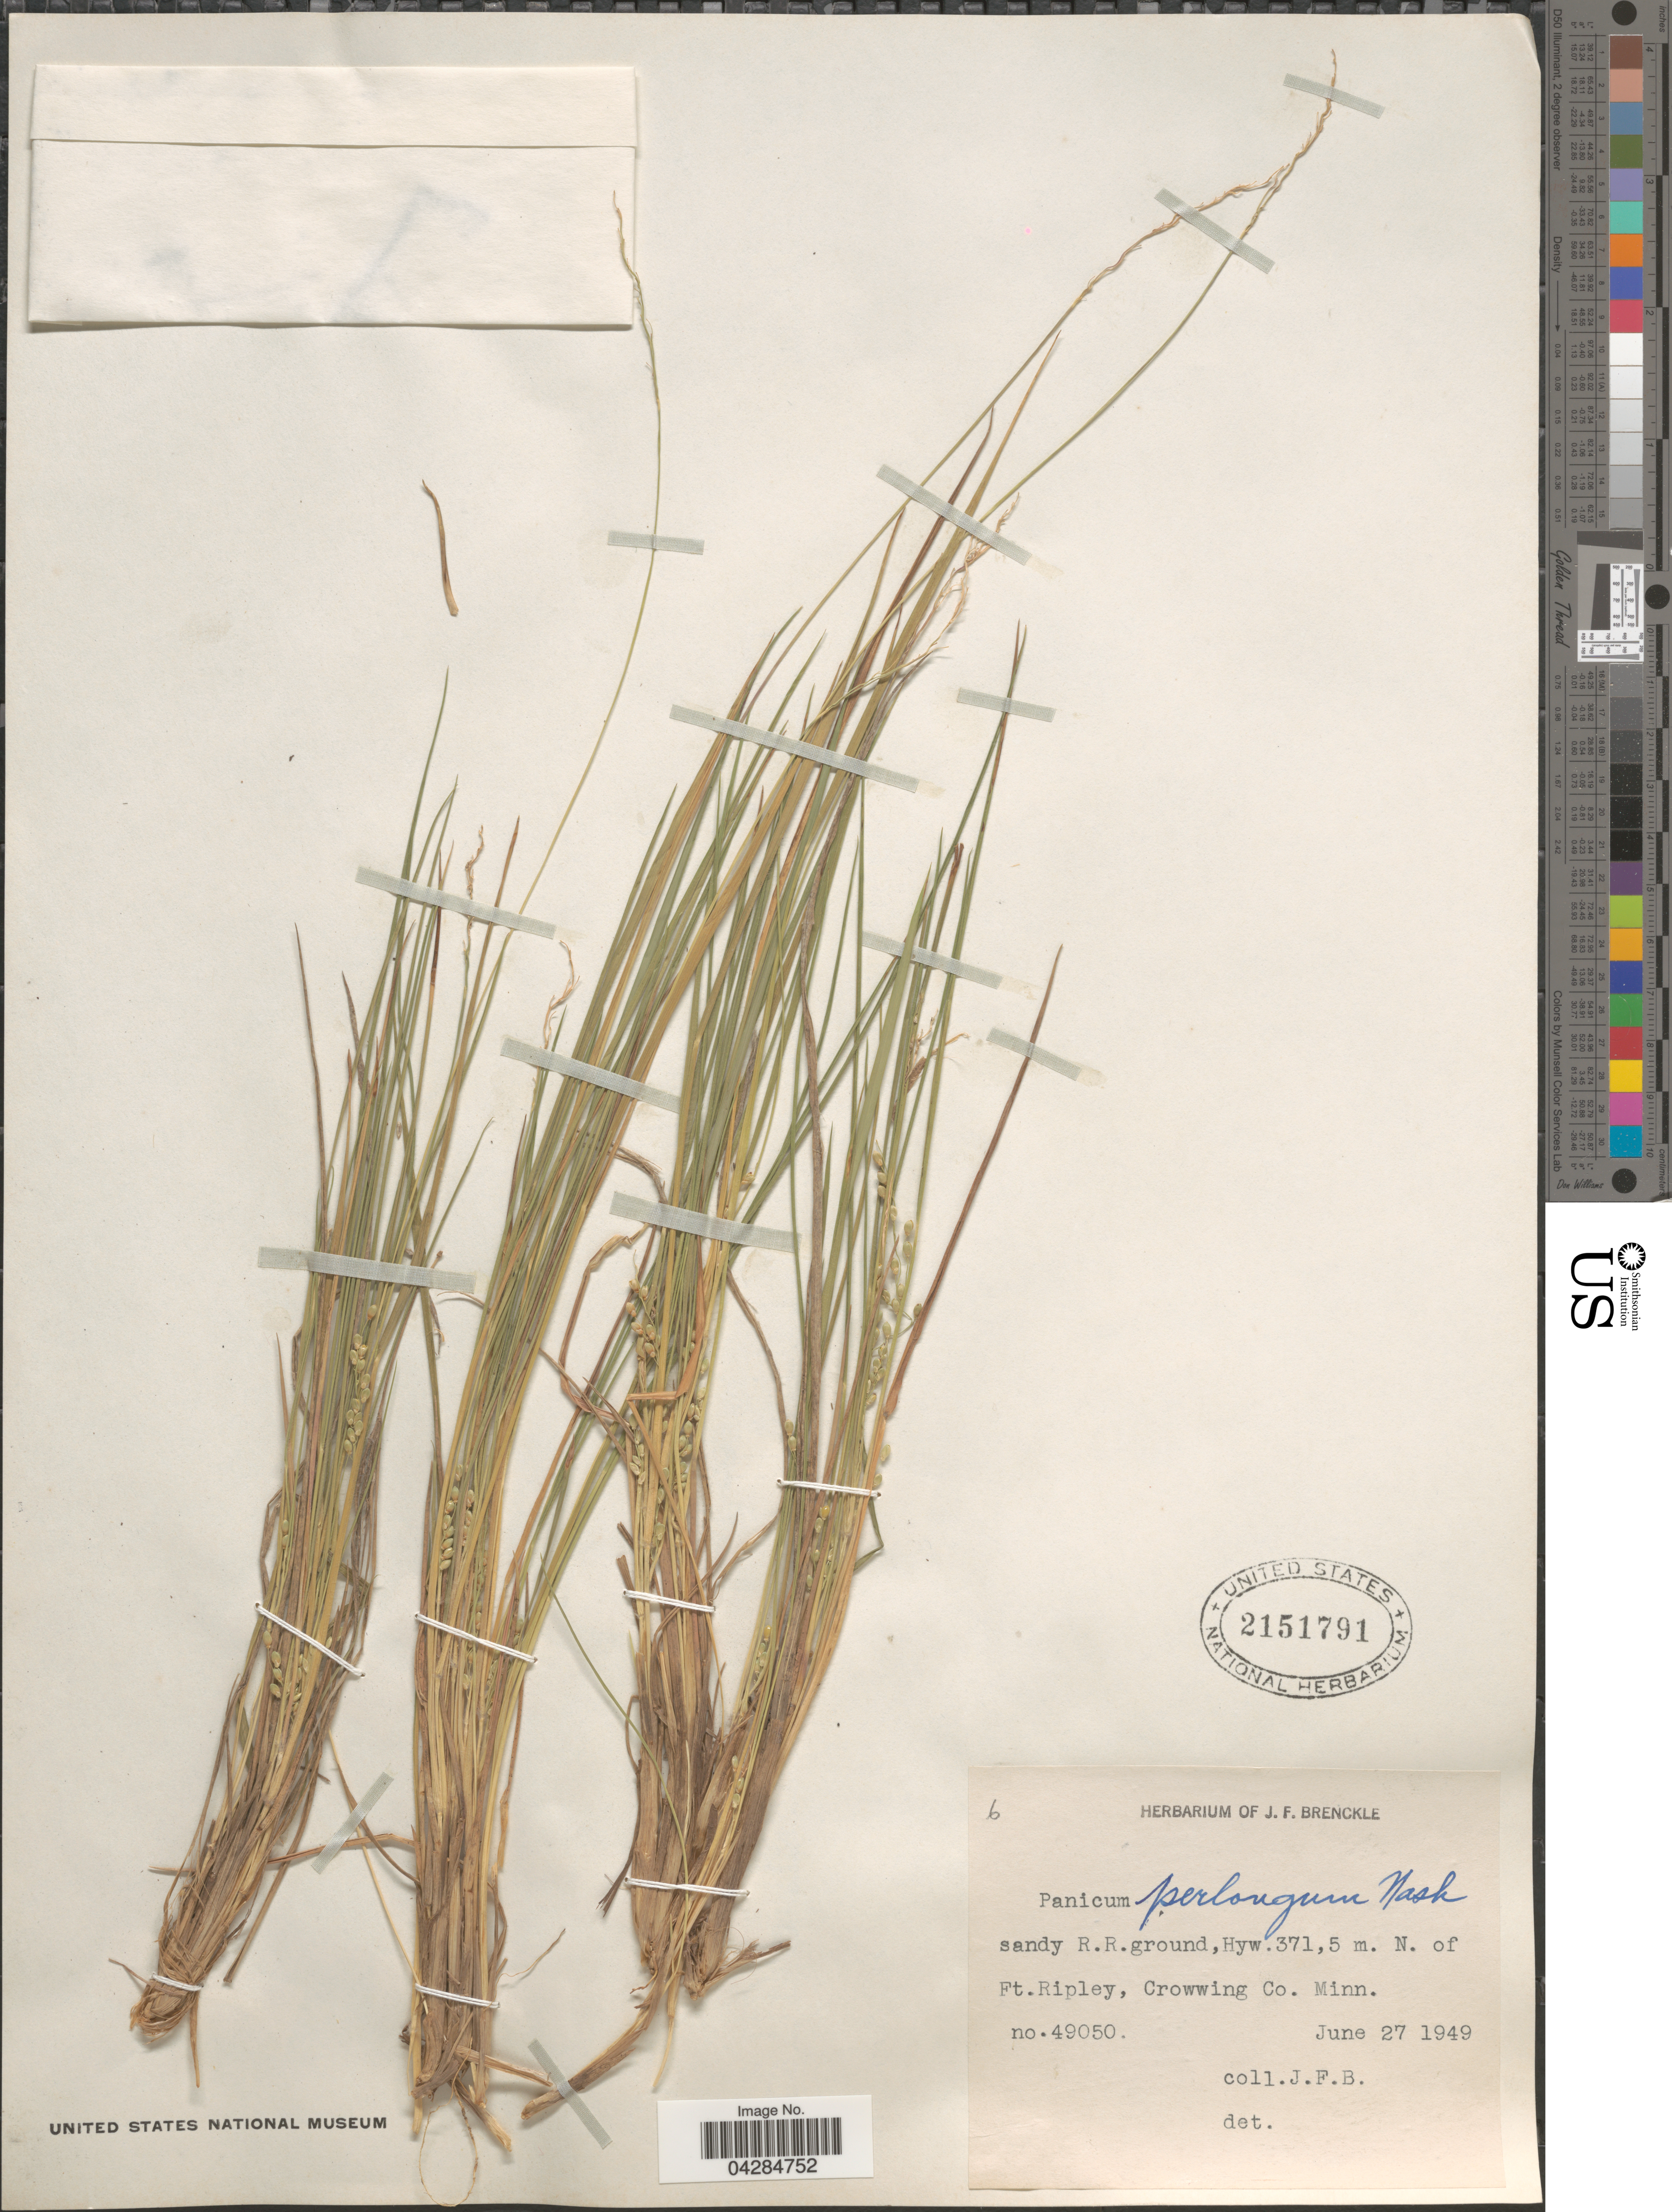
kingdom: Plantae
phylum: Tracheophyta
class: Liliopsida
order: Poales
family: Poaceae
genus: Dichanthelium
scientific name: Dichanthelium perlongum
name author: (Nash) Freckmann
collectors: J. Brenckle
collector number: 49050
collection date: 1949-06-27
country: United States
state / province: Minnesota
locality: Sandy R.R.ground, Hwy. 371, 5 m. N. of Ft. Ripley, Crowwing Co.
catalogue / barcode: US 2151791